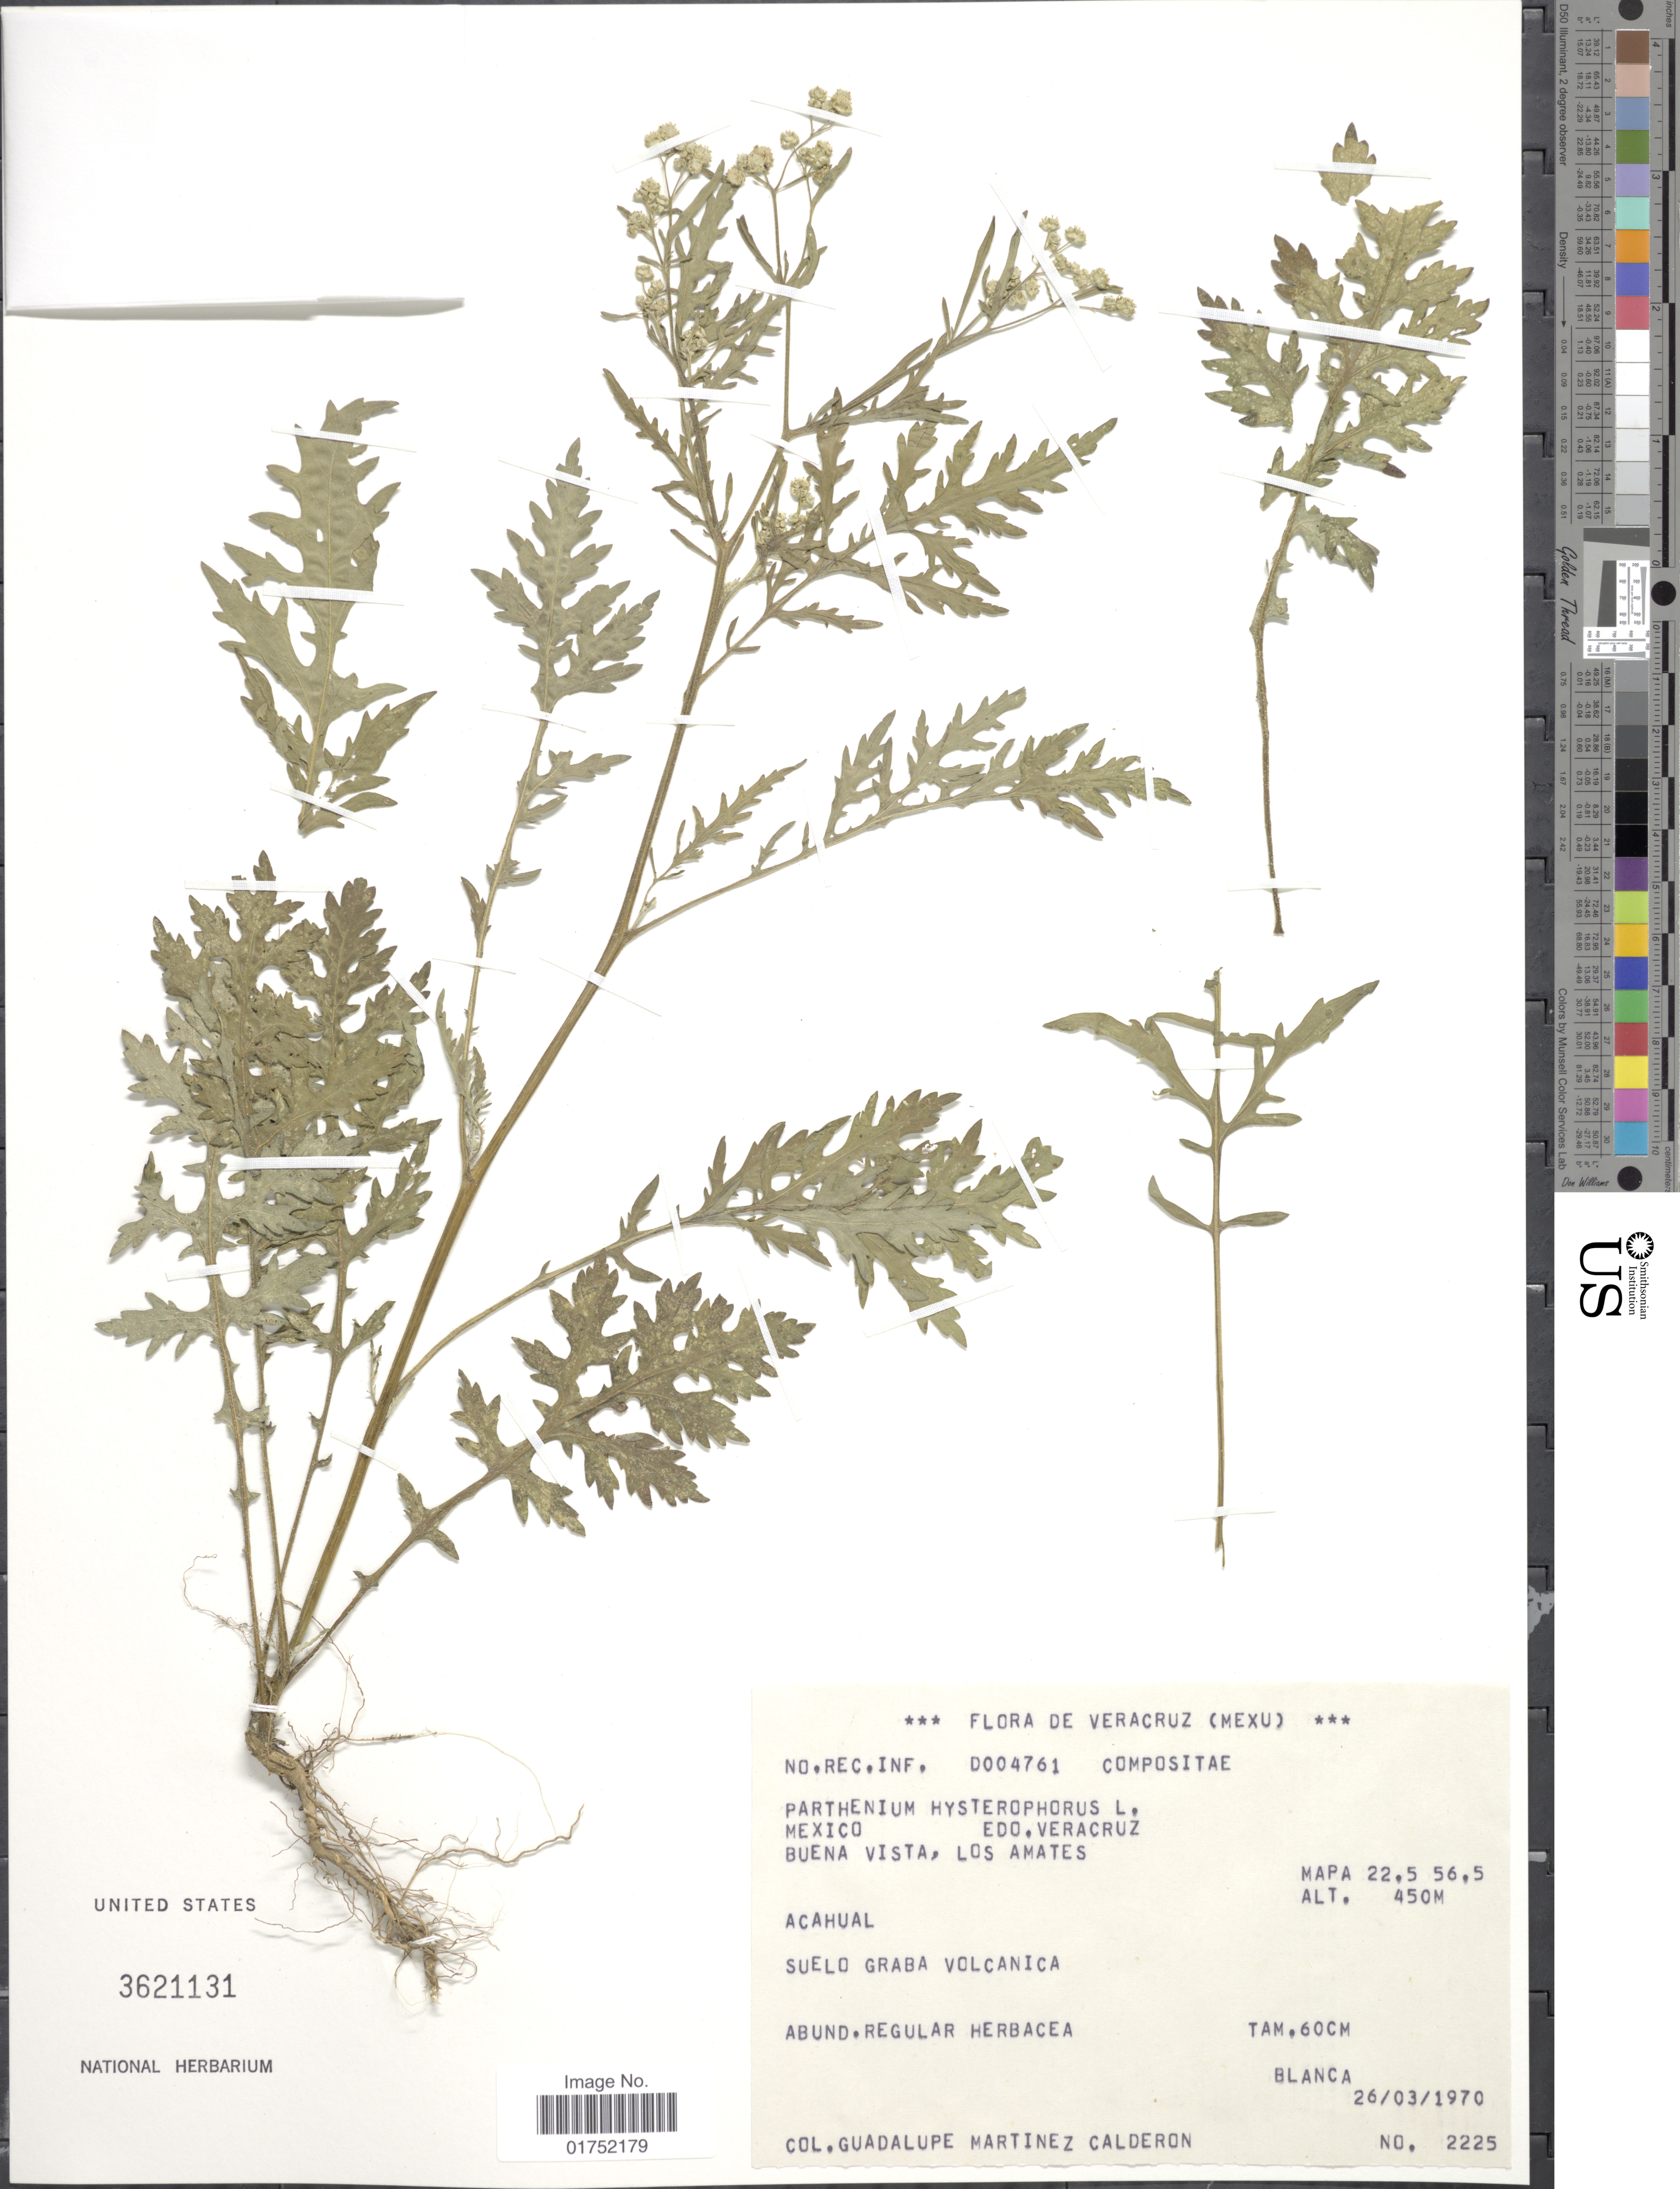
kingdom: Plantae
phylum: Tracheophyta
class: Magnoliopsida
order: Asterales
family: Asteraceae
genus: Parthenium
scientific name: Parthenium hysterophorus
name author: L.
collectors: G. Martinez-C.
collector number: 2225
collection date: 1970-03-26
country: Mexico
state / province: Veracruz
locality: Veracruz (Mexu), Buena Vista, Los Amates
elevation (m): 450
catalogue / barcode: US 3621131